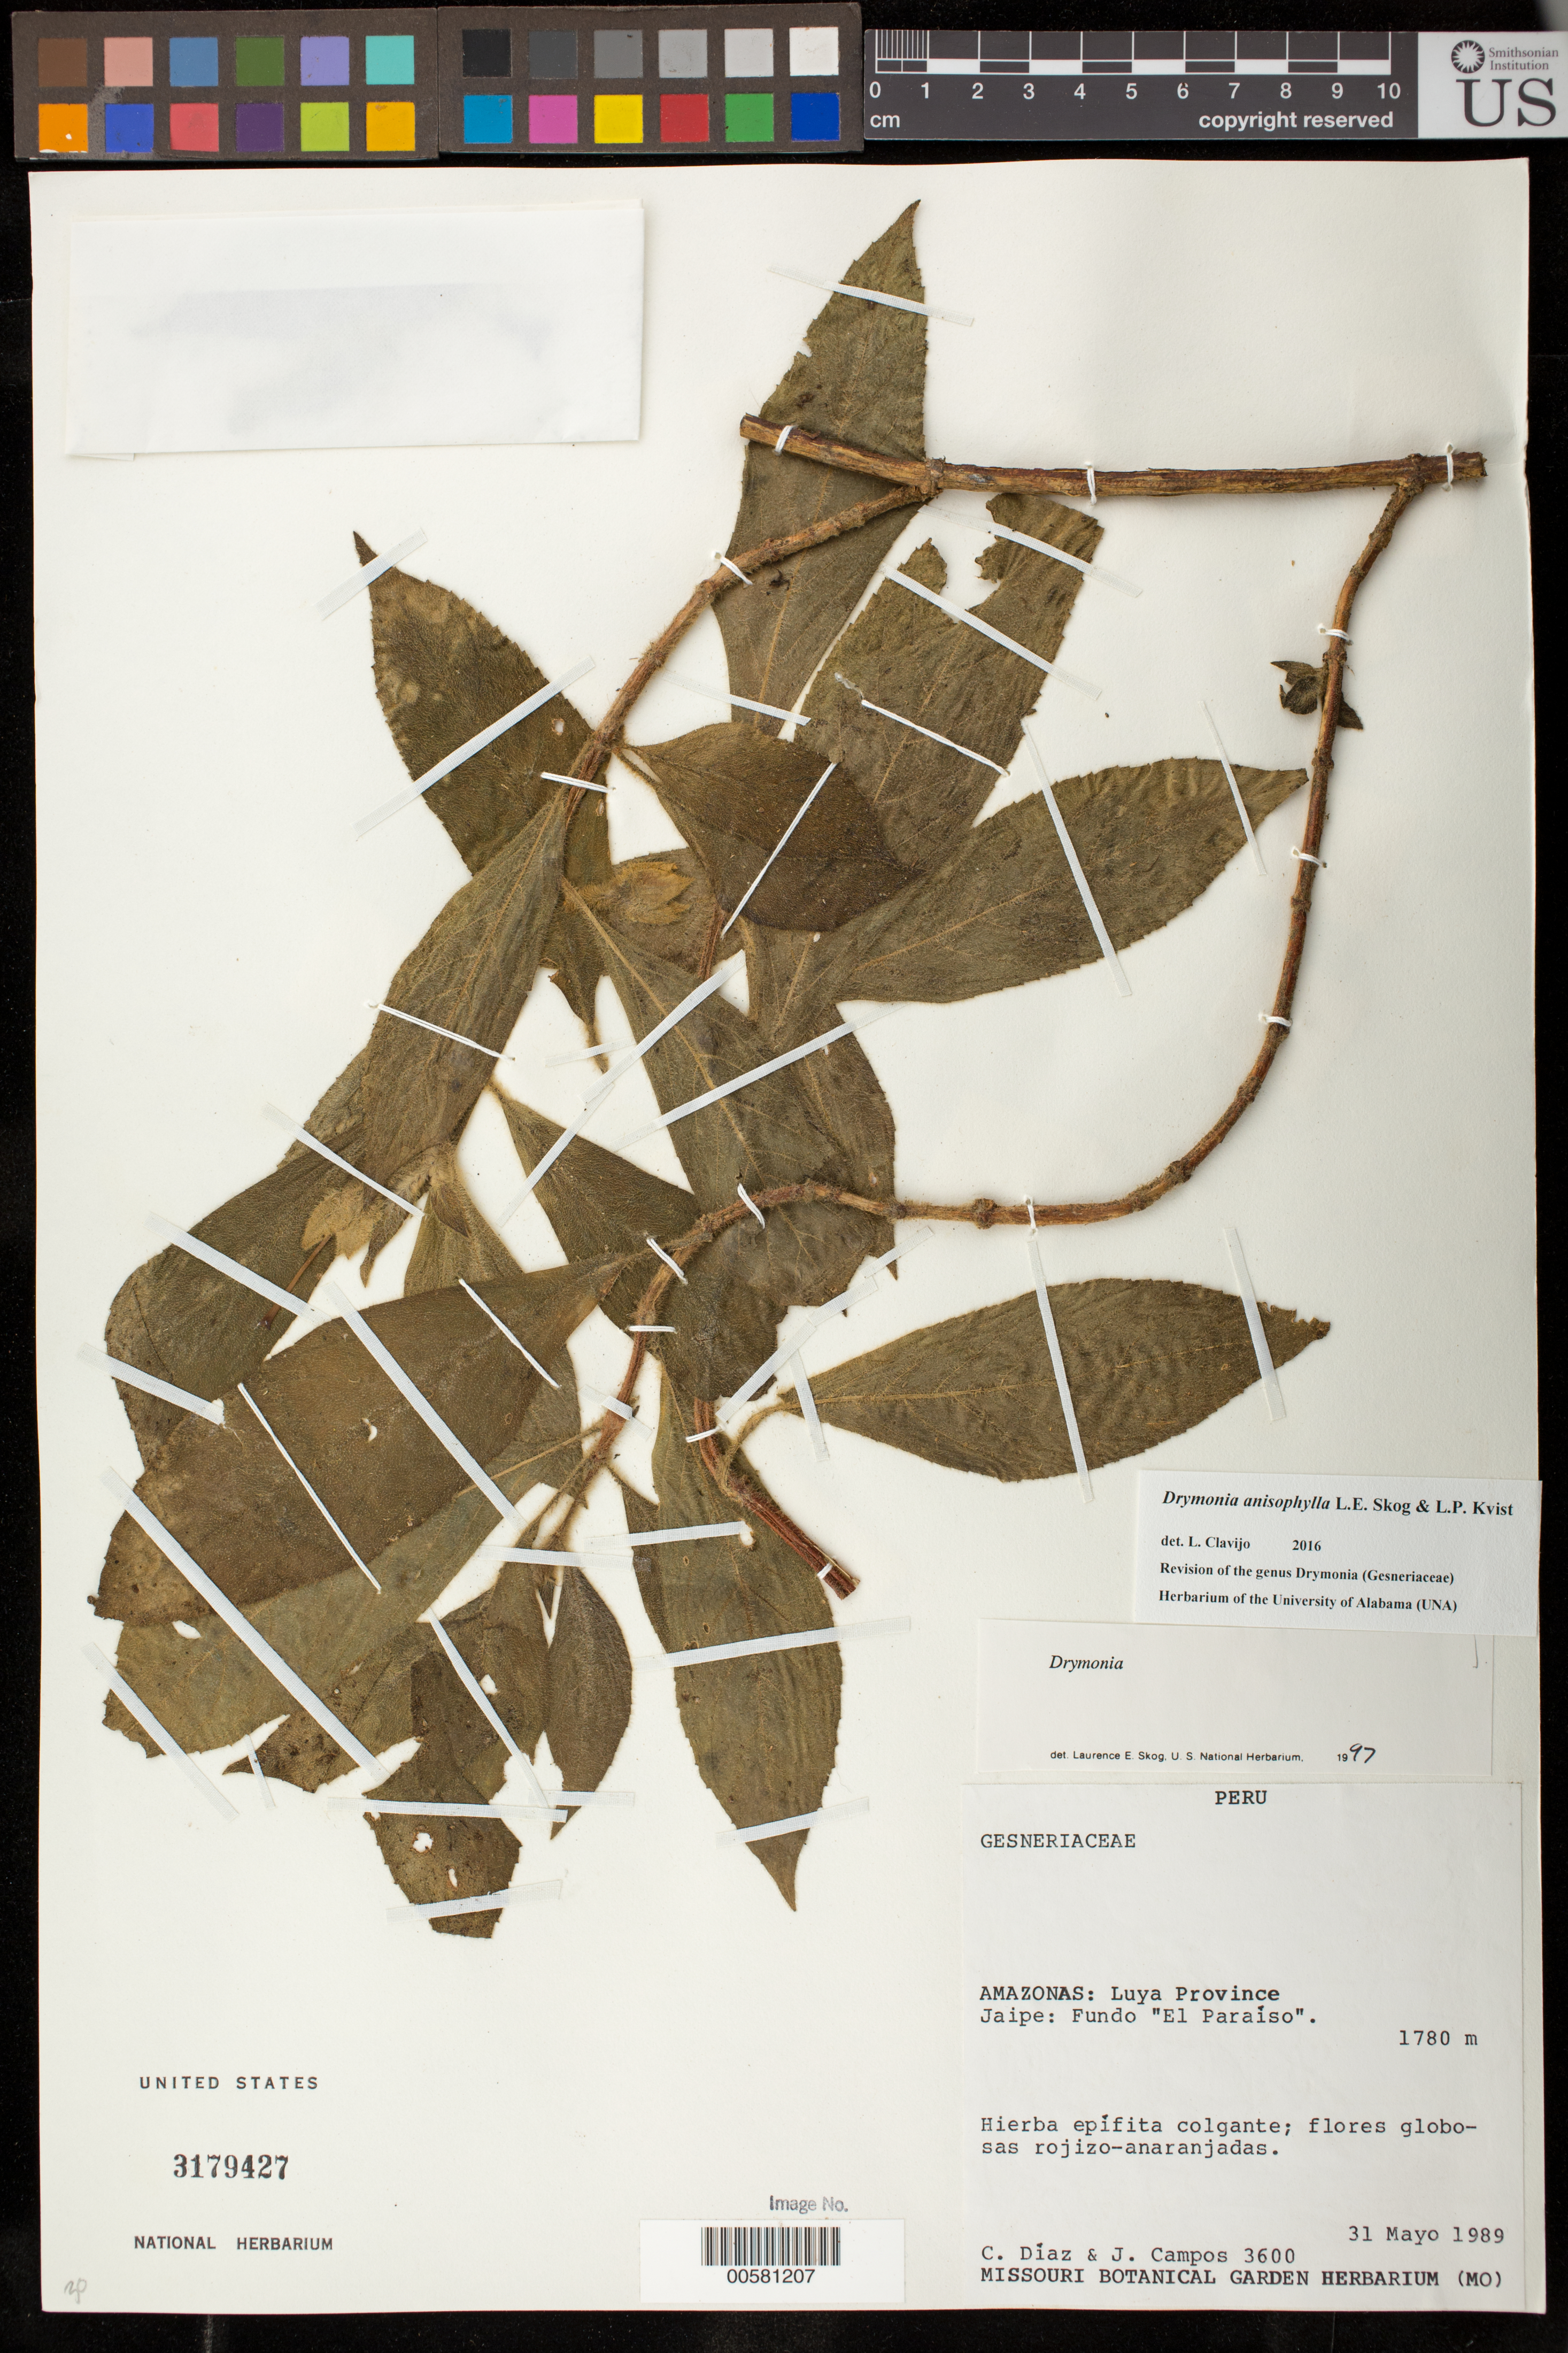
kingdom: Plantae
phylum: Tracheophyta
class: Magnoliopsida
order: Lamiales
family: Gesneriaceae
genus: Drymonia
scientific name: Drymonia anisophylla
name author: L.E. Skog & L.P. Kvist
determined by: Clavijo, L.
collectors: C. Díaz S. & J. Campos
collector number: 3600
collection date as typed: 31 May 1989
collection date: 1989-05-31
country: Peru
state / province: Amazonas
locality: Prov. Luya; Japie: Fundo "El Paraíso"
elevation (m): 1780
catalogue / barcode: US 3179427